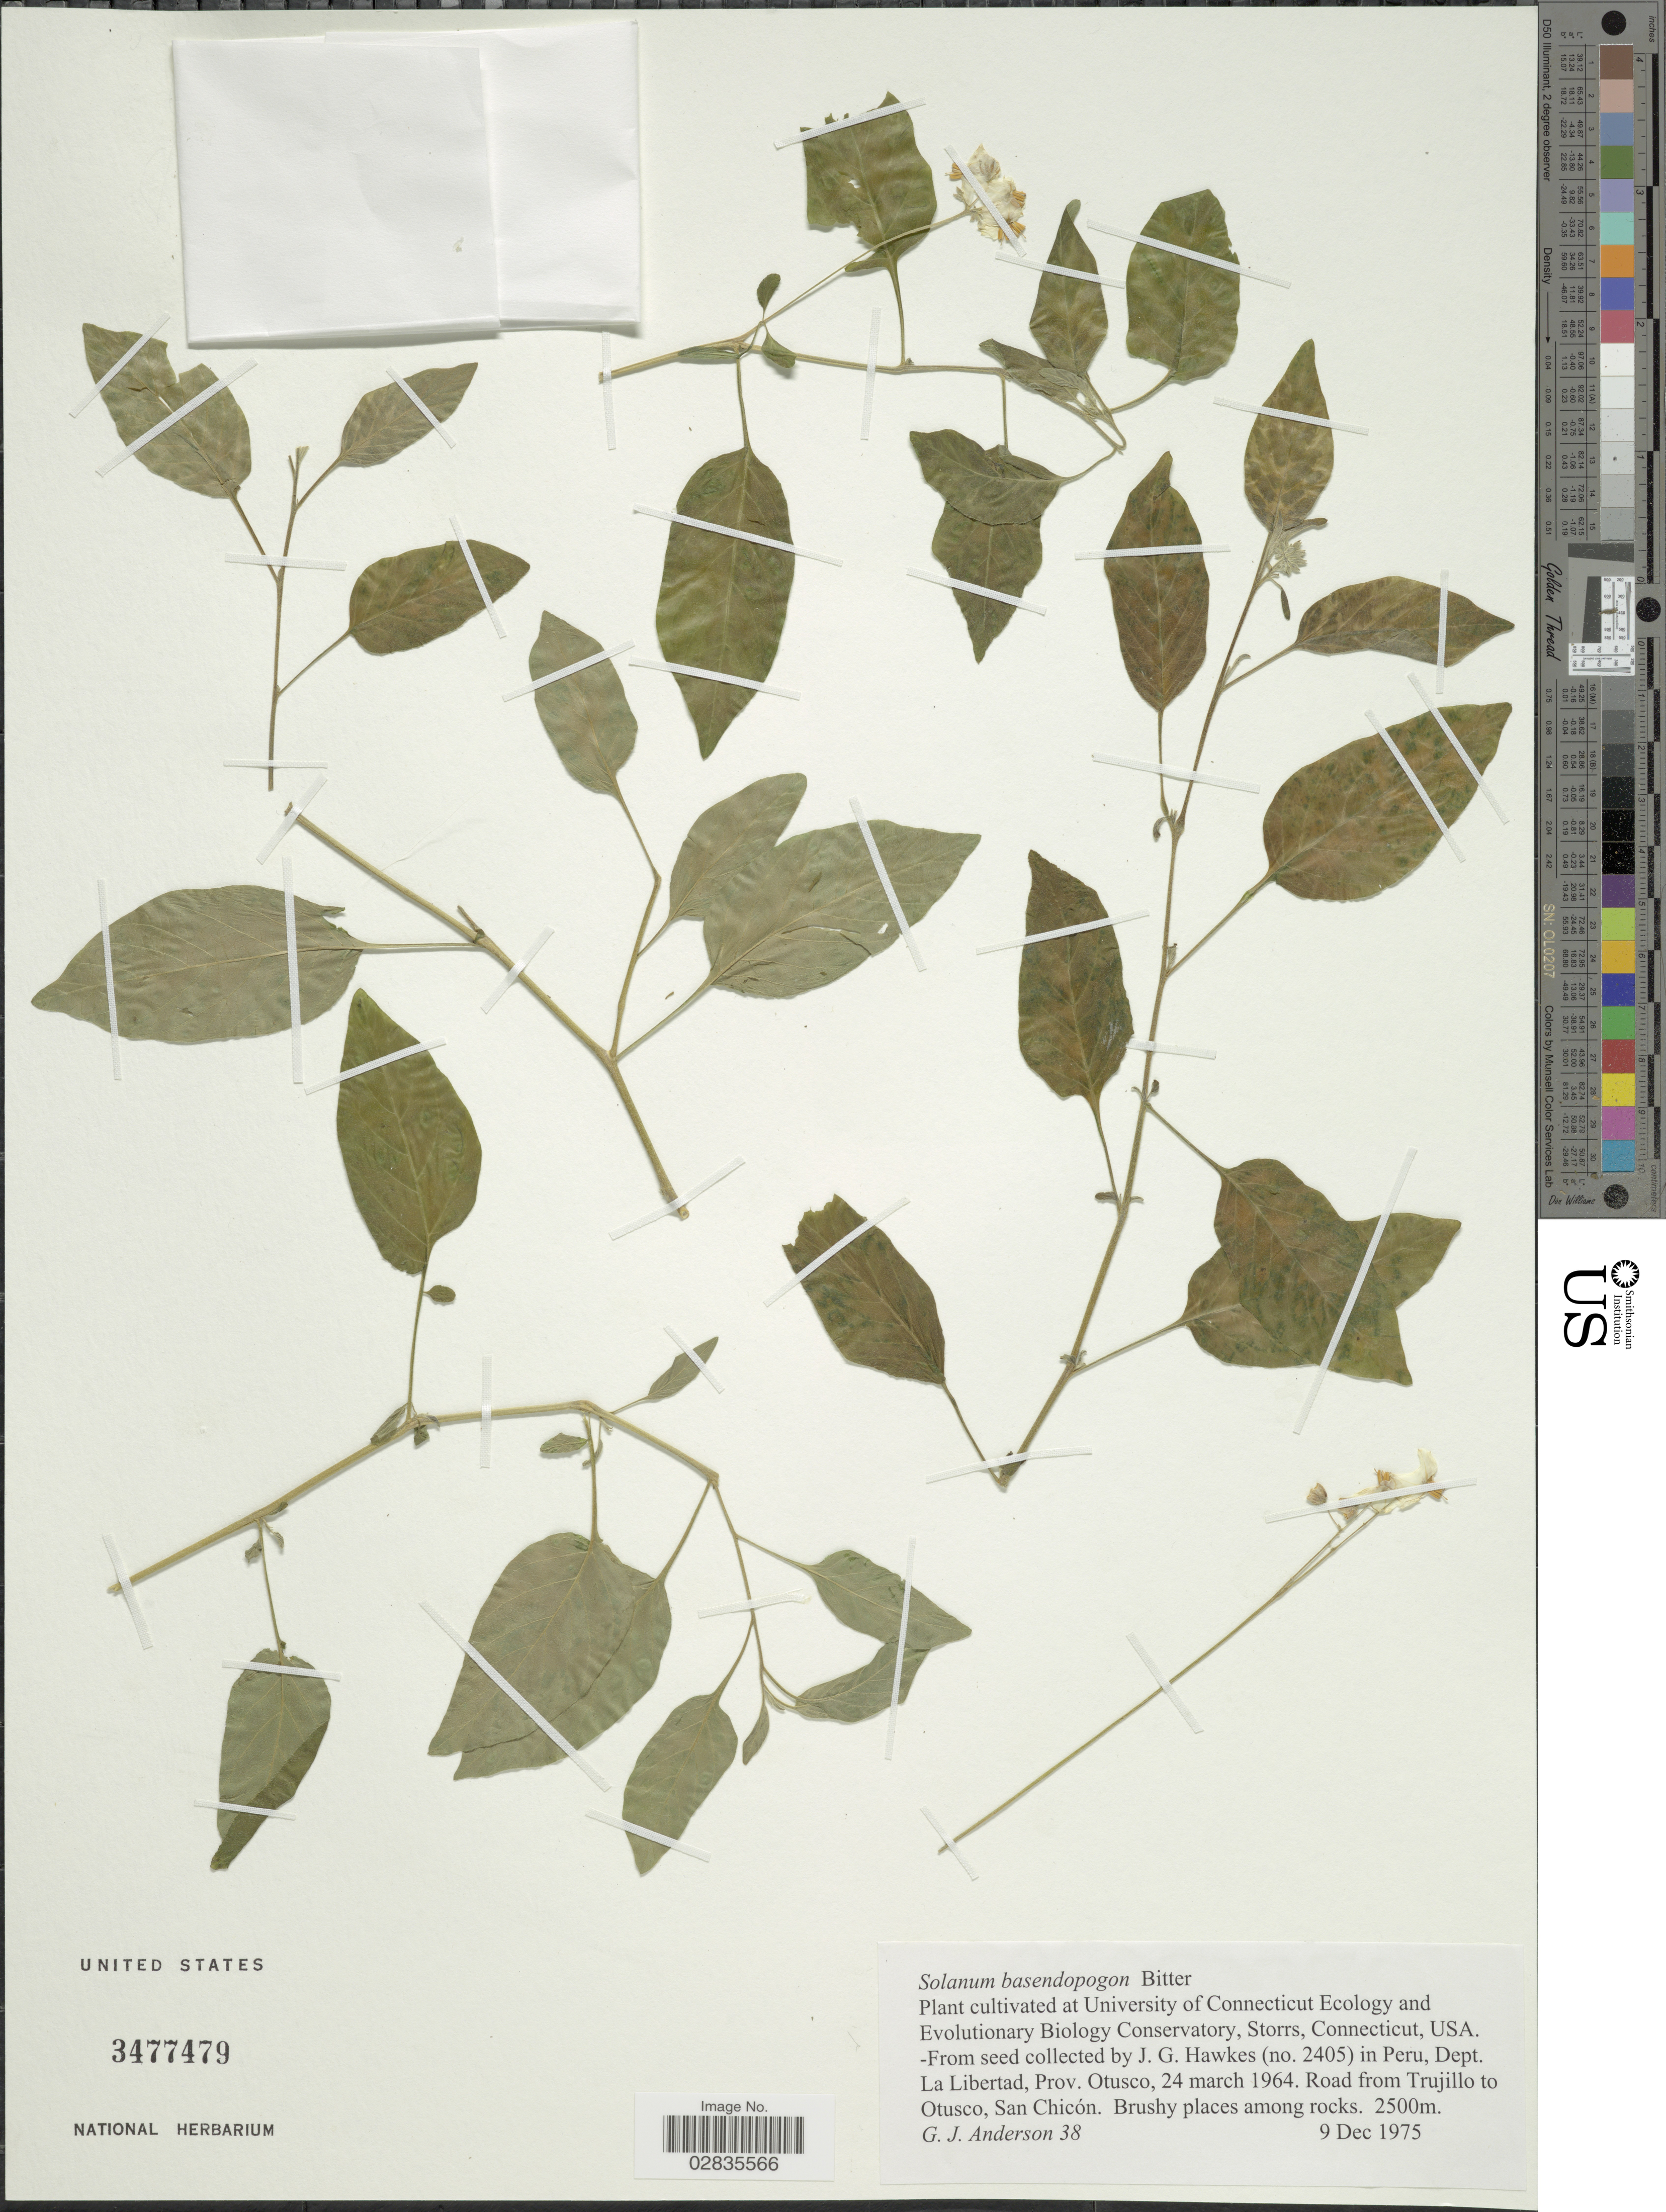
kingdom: Plantae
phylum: Tracheophyta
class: Magnoliopsida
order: Solanales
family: Solanaceae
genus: Solanum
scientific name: Solanum basendopogon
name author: Bitter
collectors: G. J. Anderson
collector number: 38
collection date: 1975-12-09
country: United States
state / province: Connecticut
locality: University of Connecticut Ecology and Evolutionary Biology Conservatory, Storrs, USA.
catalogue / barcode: US 3477479